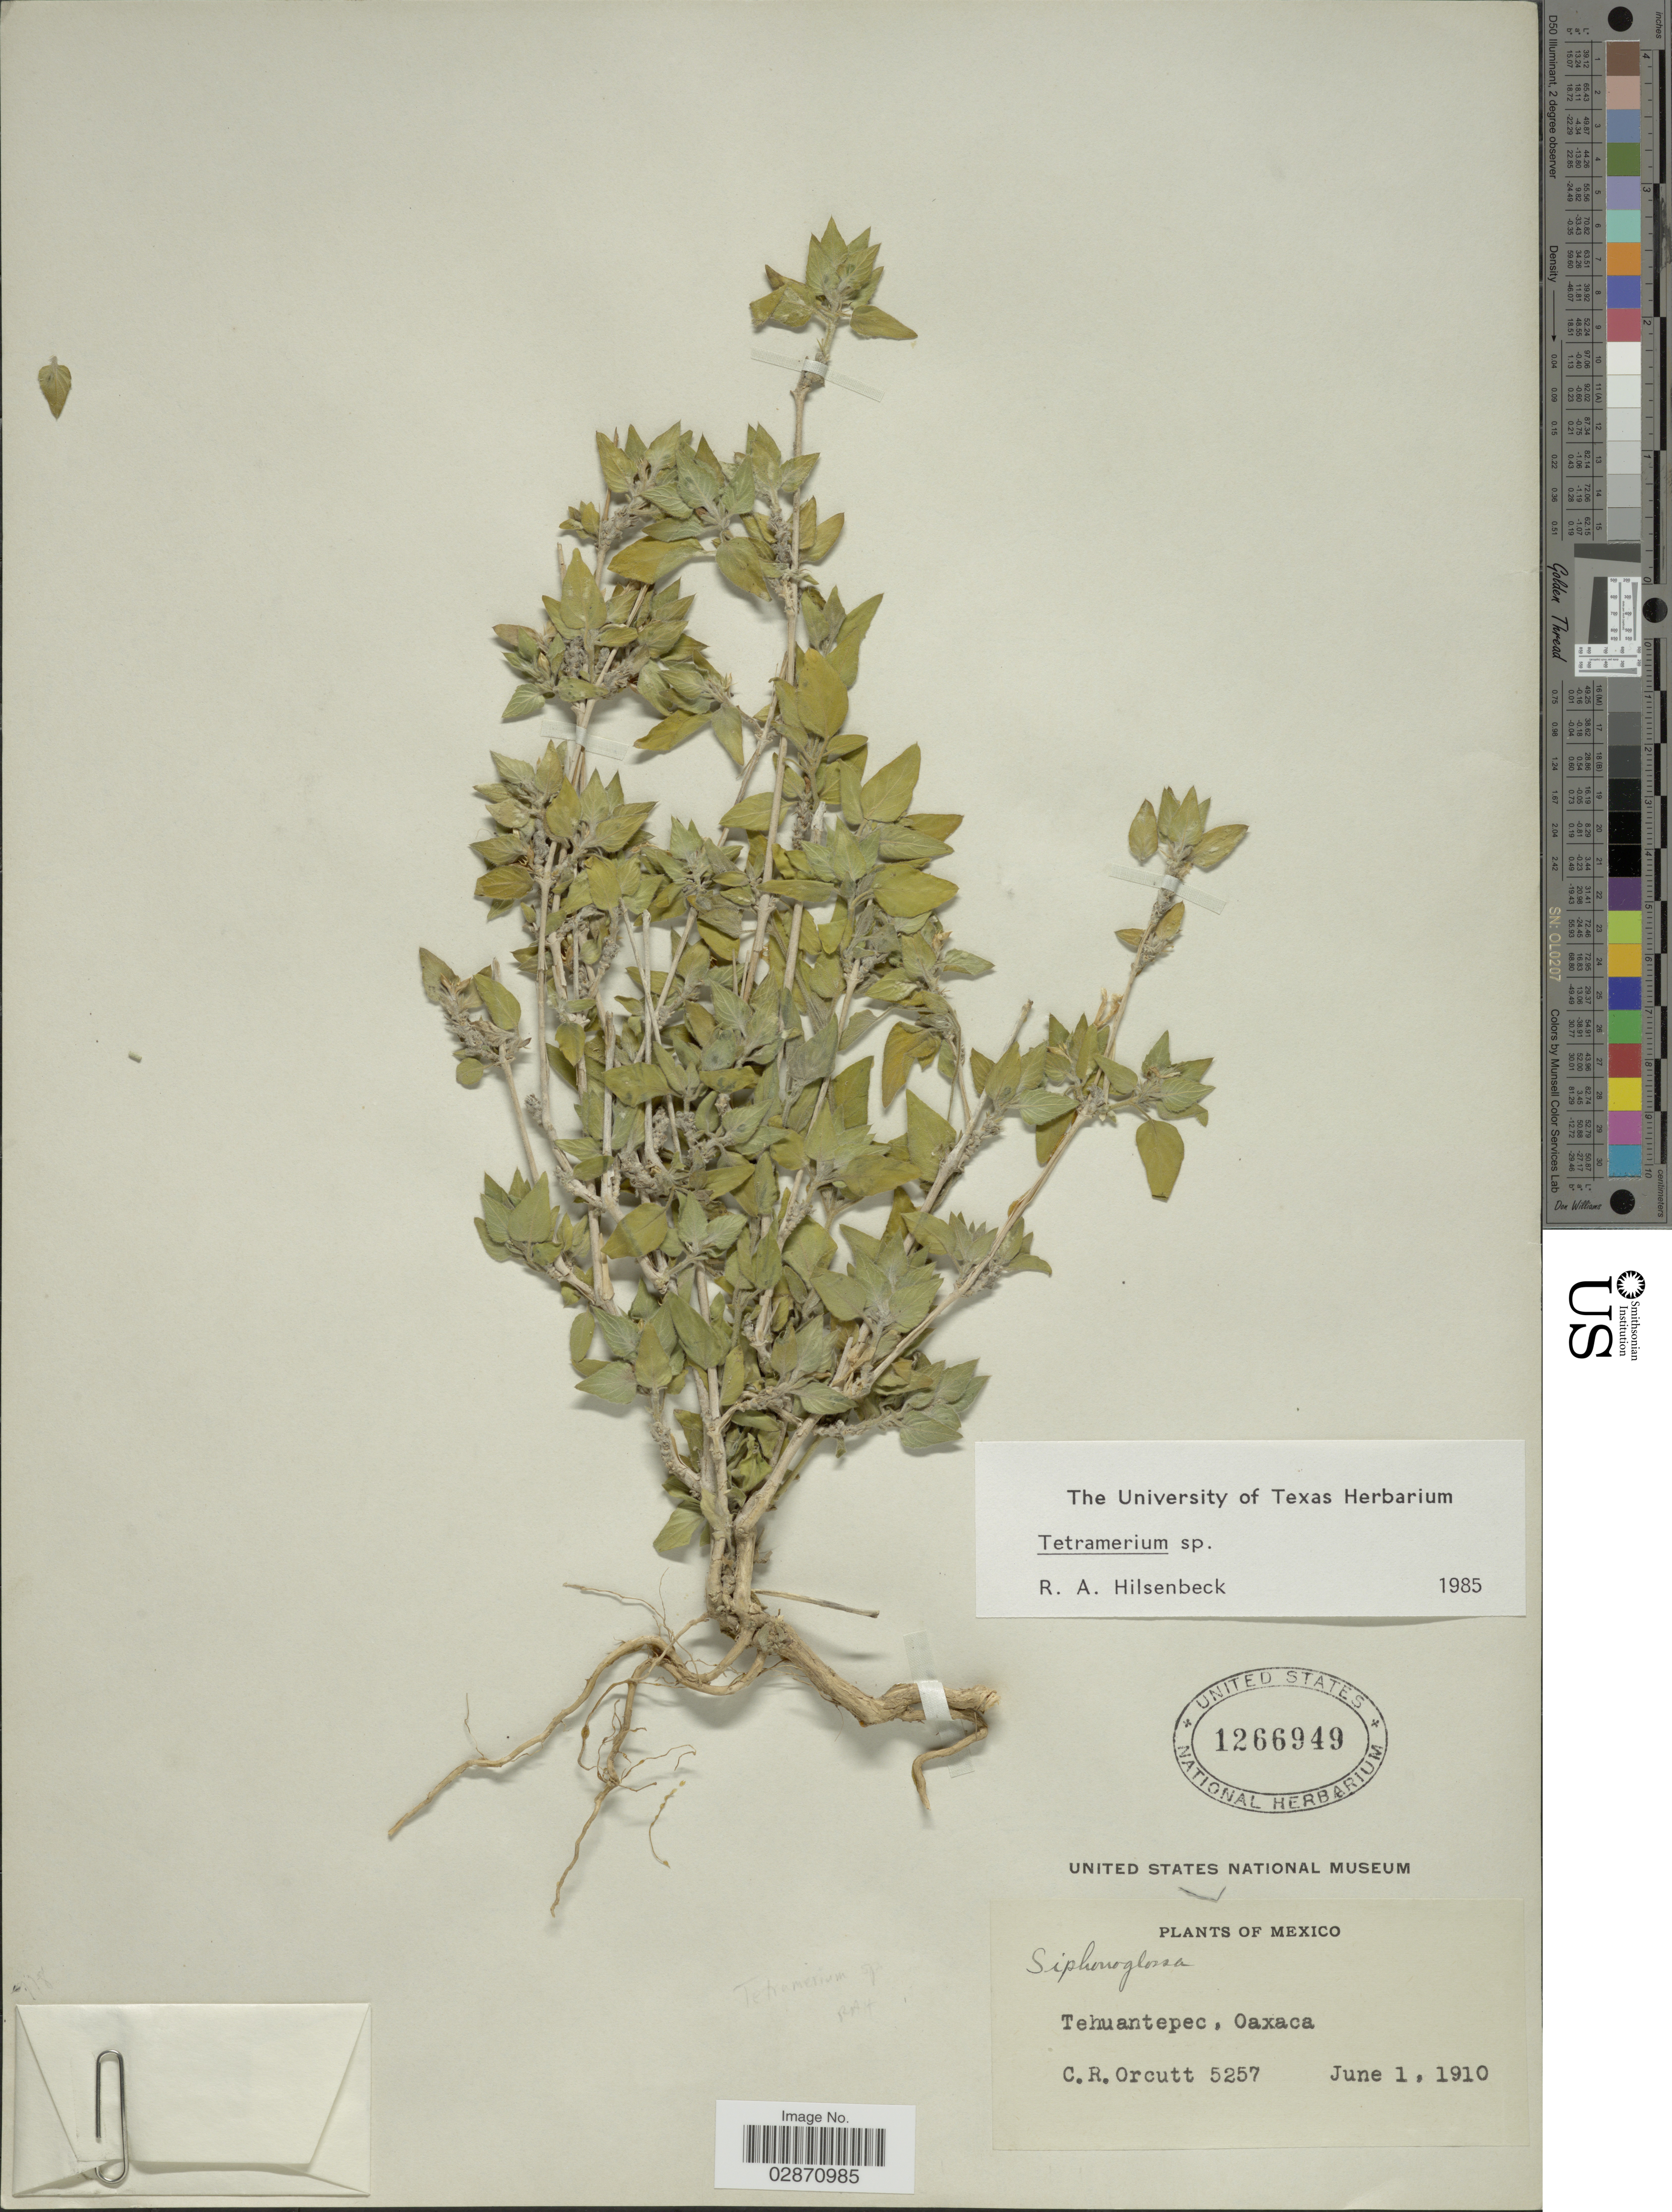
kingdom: Plantae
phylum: Tracheophyta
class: Magnoliopsida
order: Lamiales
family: Acanthaceae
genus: Tetramerium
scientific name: Tetramerium sp.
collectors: C. R. Orcutt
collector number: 5257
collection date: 1910-06-01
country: Mexico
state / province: Oaxaca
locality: Tehuantepec.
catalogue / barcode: US 1266949